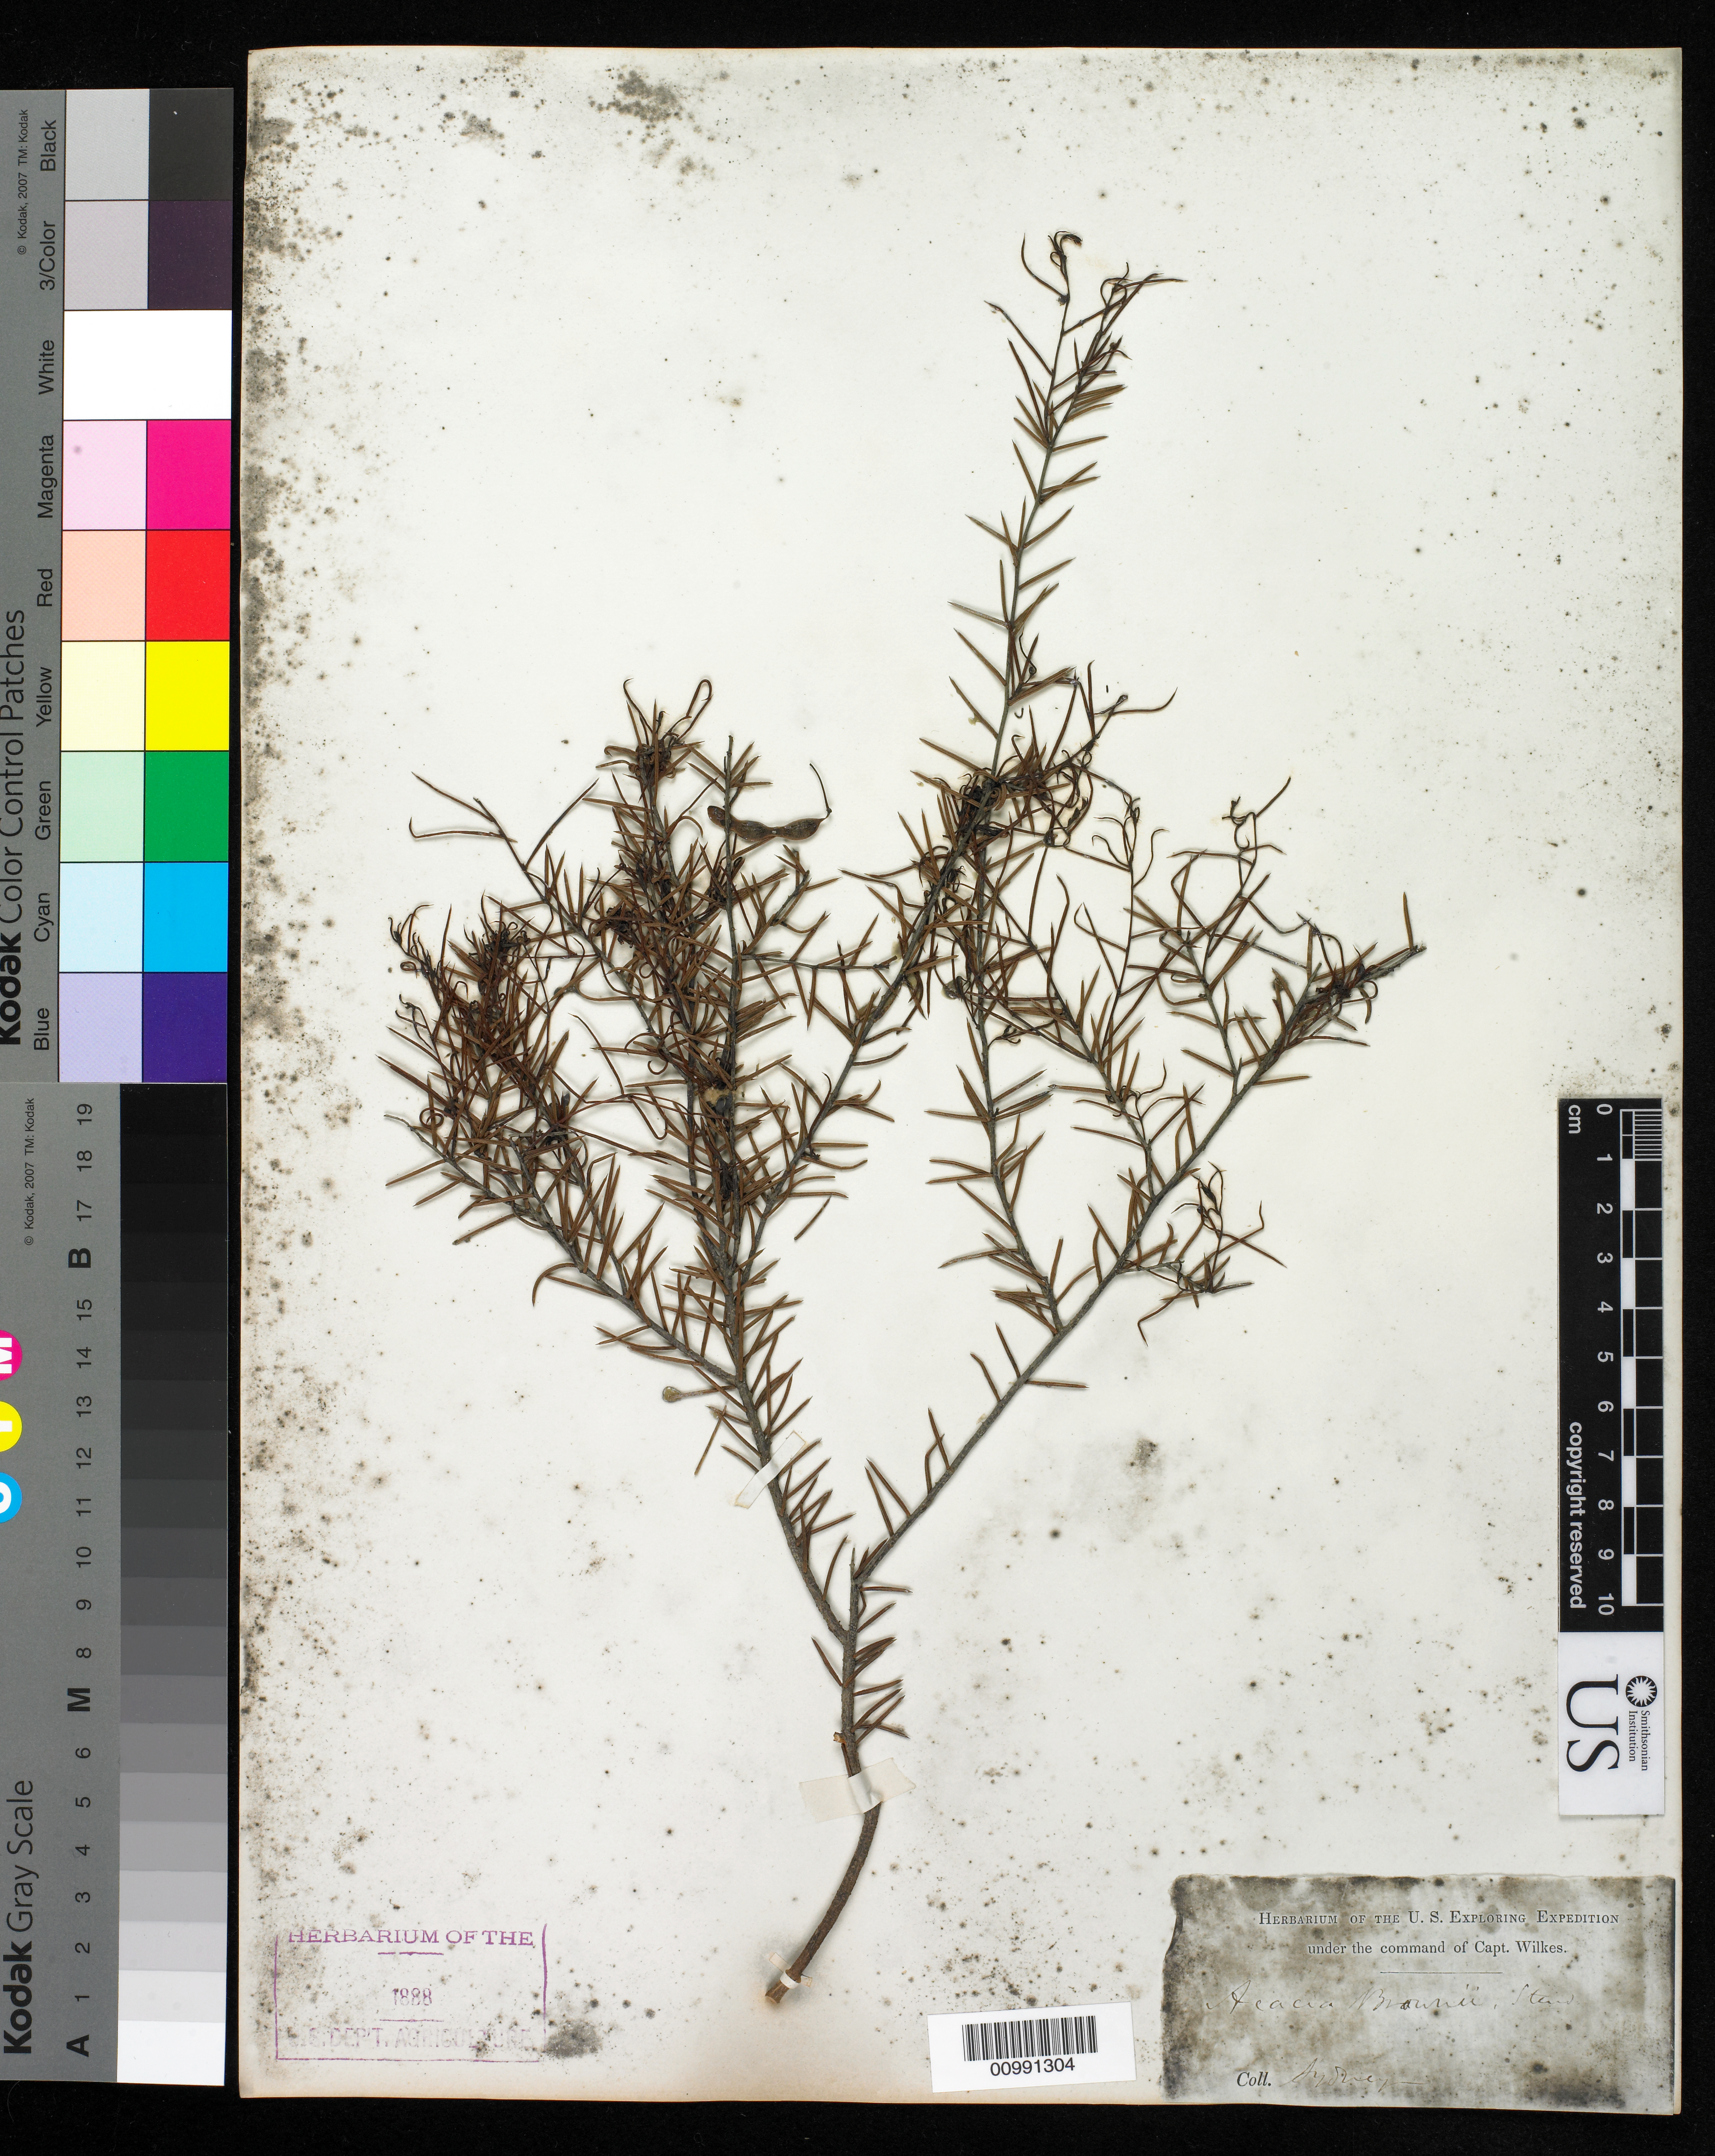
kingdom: Plantae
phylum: Tracheophyta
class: Magnoliopsida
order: Fabales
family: Fabaceae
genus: Acacia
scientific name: Acacia brownii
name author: (Poir.) Steud.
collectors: Wilkes Explor. Exped.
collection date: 1838/1842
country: Australia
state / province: New South Wales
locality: Sydney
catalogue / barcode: US 98514